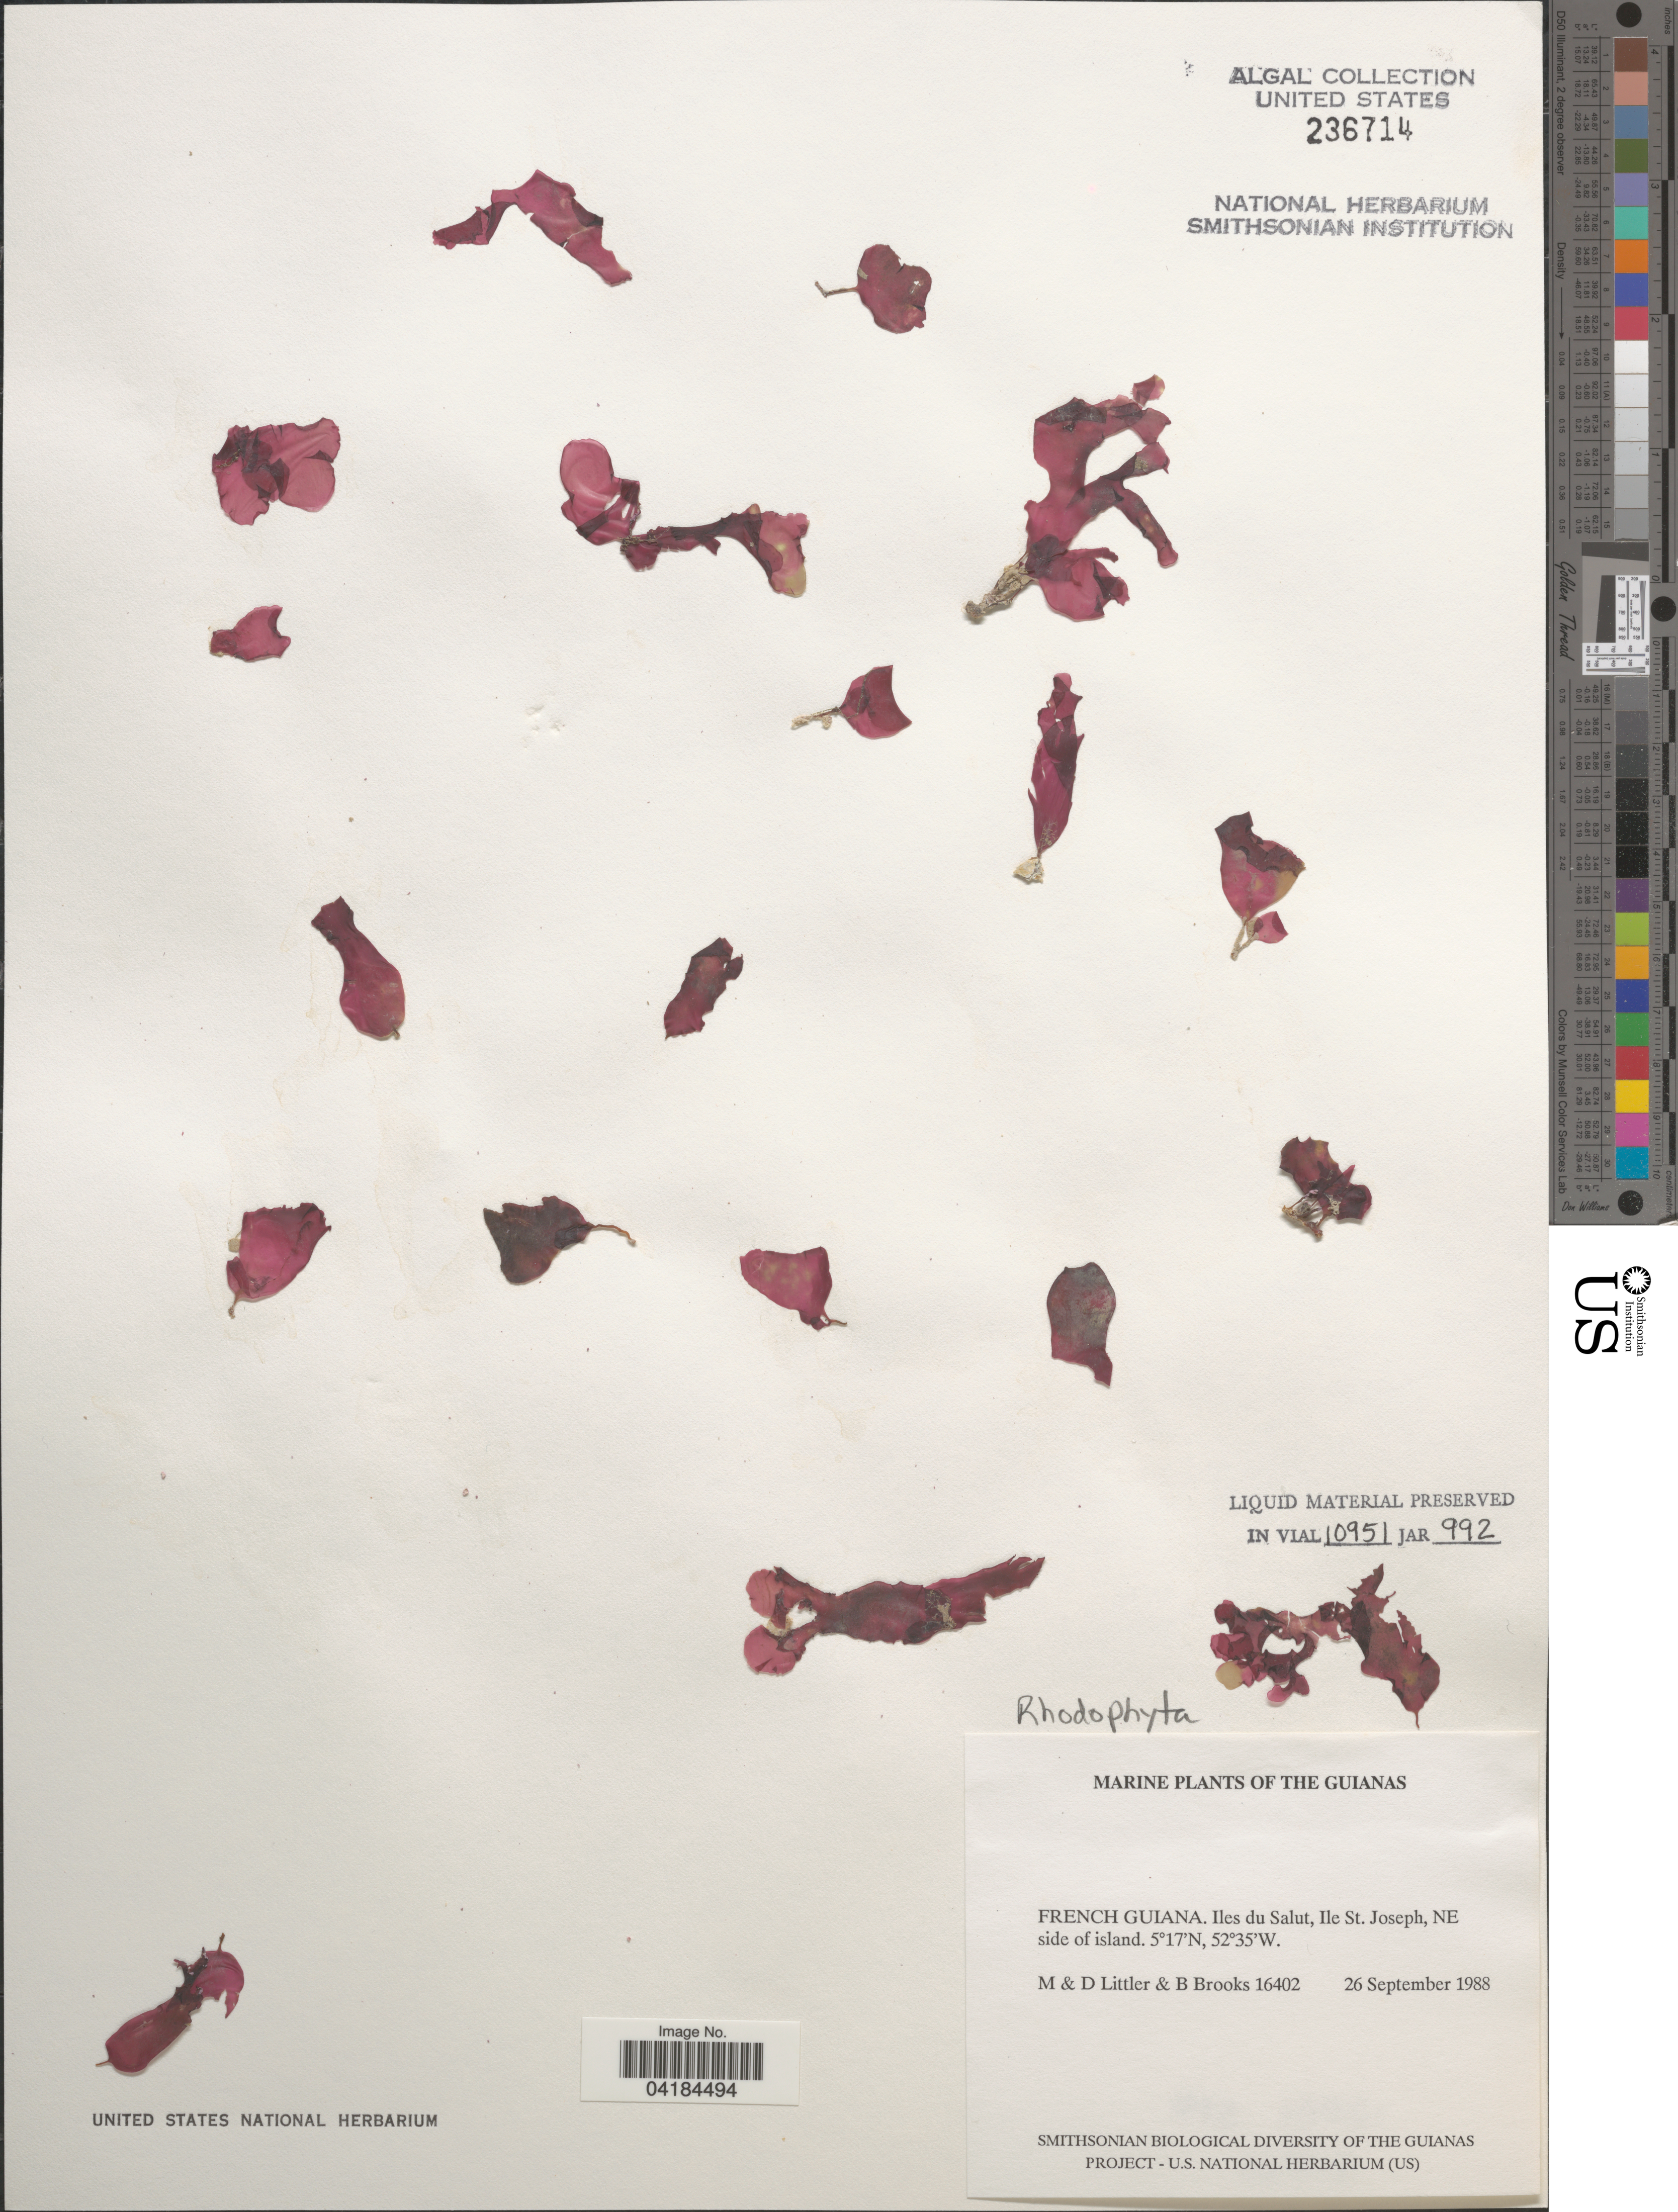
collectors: M. Littler, D. S. Littler & B. Brooks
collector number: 16402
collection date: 1988-09-26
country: French Guiana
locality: The Guianas. Iles du Salut, Ile St. Joseph, NE side of island.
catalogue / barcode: US 236714